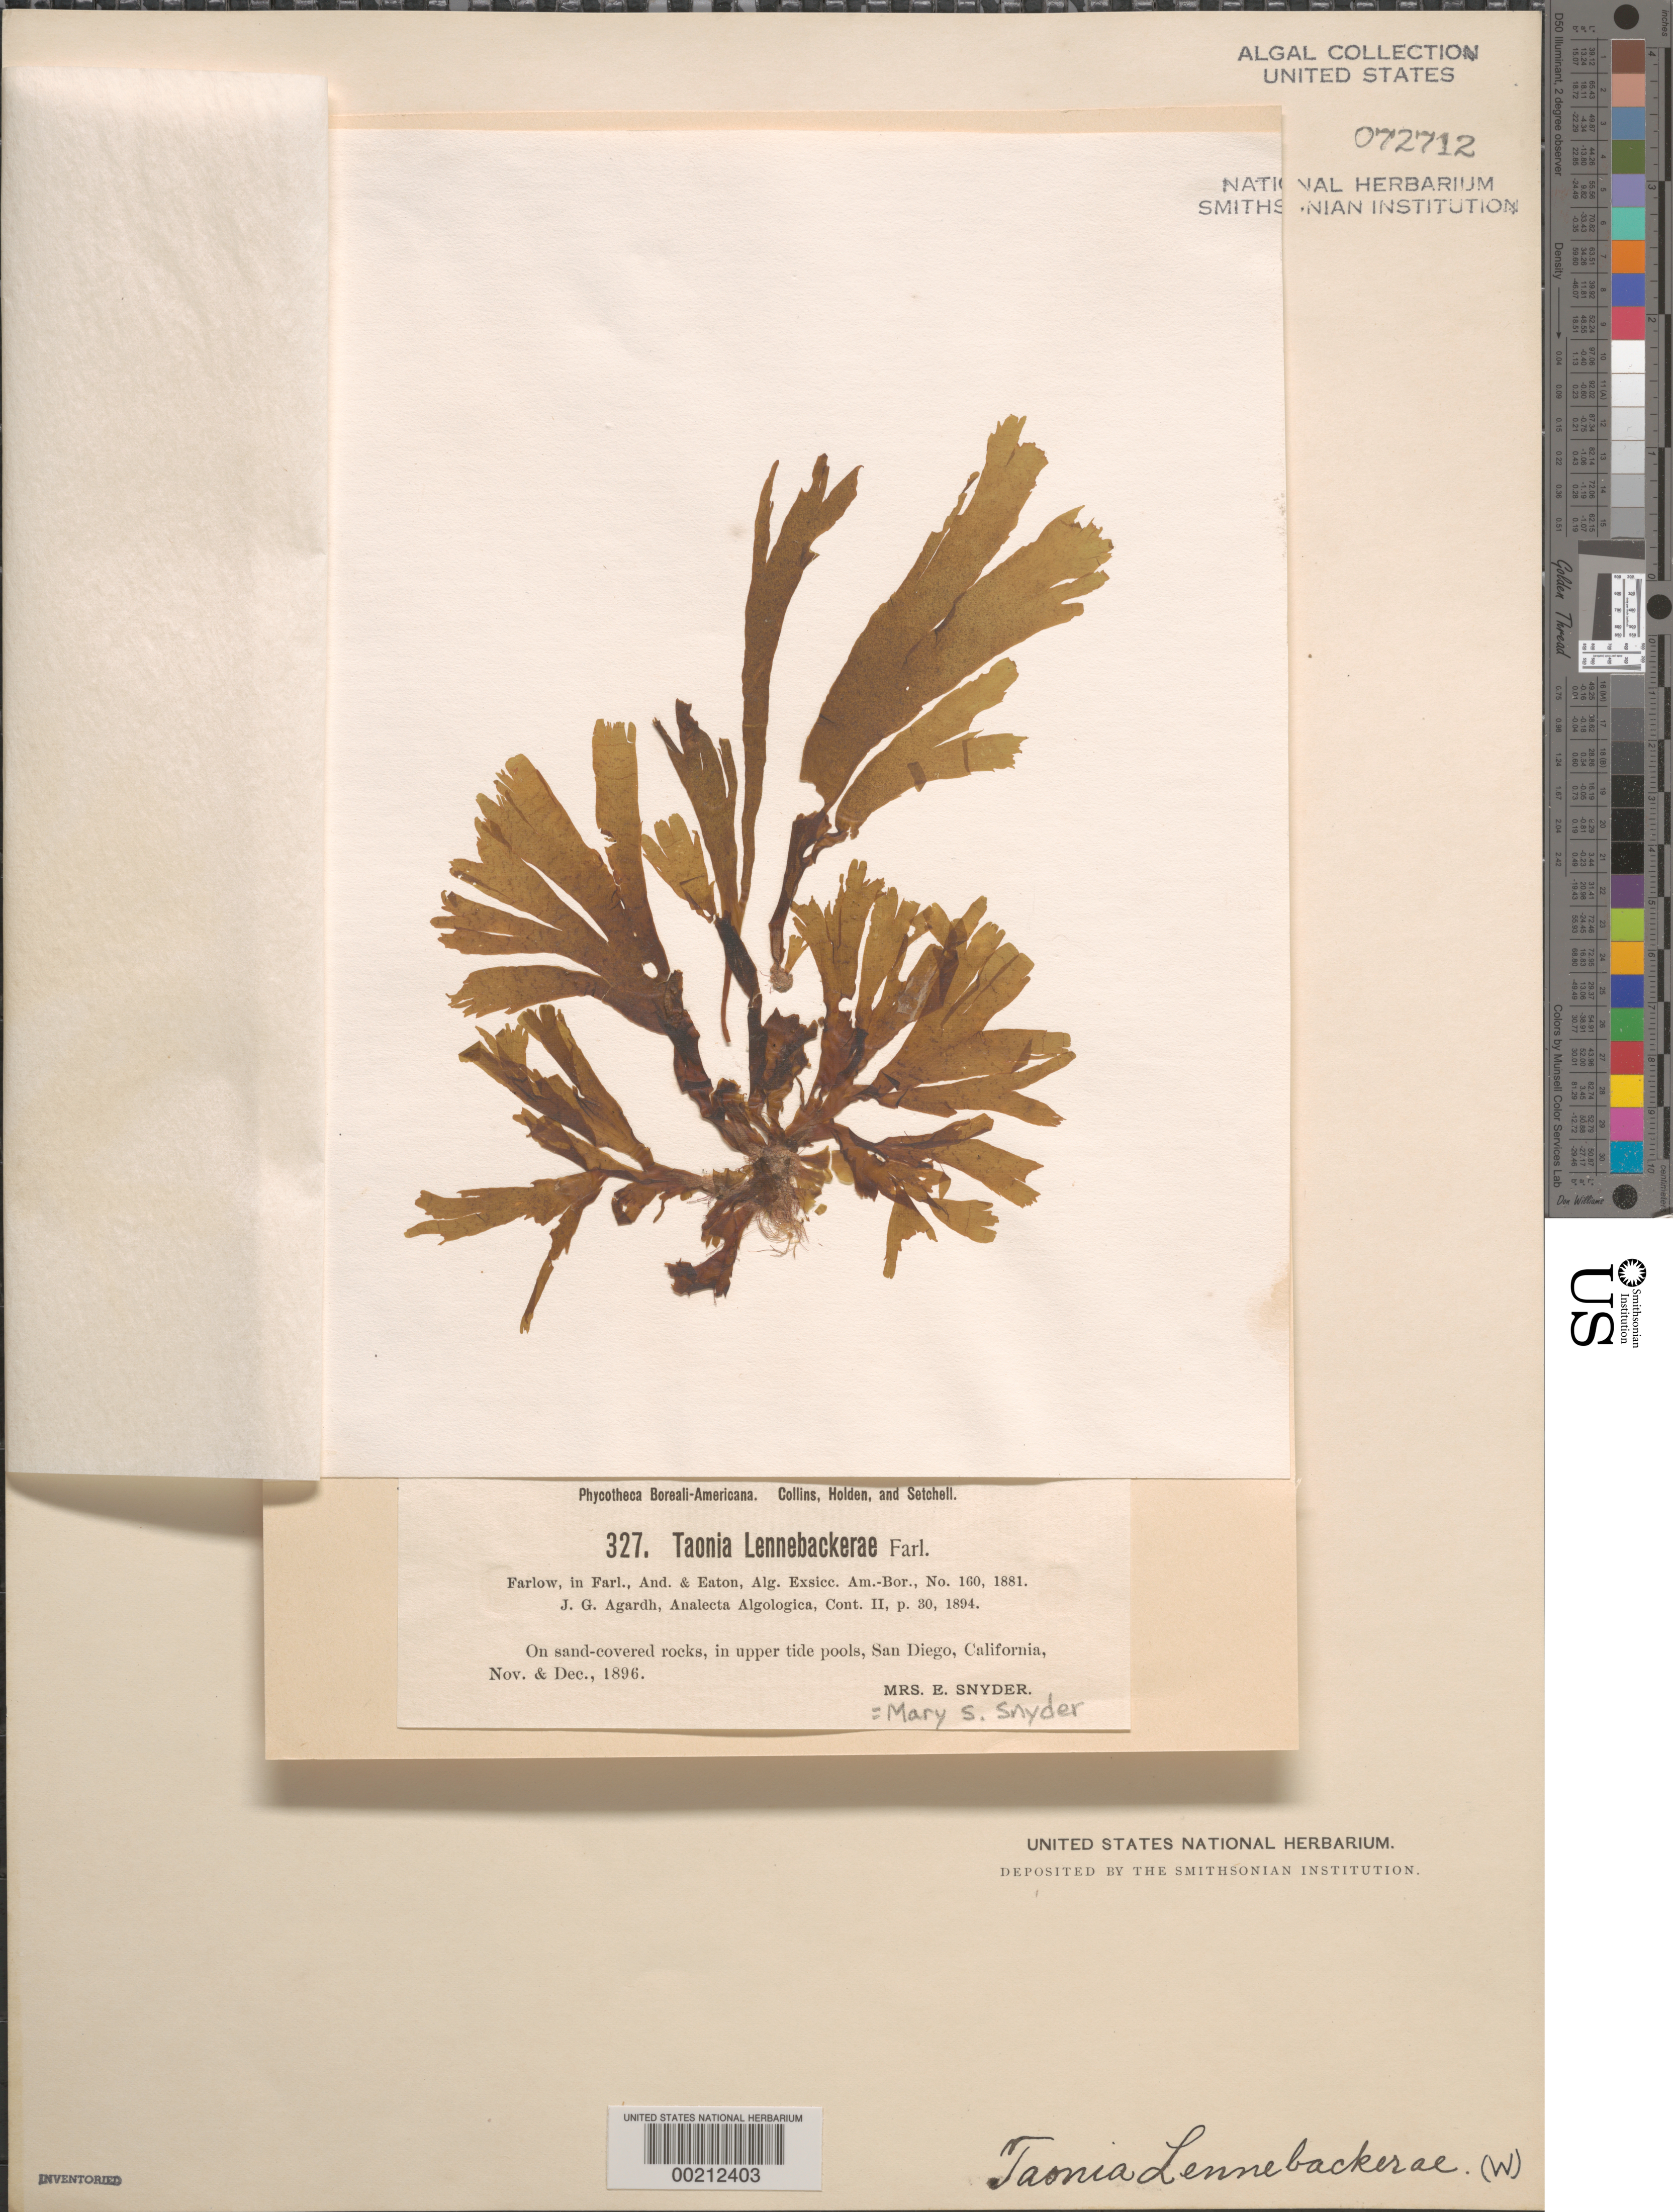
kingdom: Chromista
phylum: Ochrophyta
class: Phaeophyceae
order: Dictyotales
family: Dictyotaceae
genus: Taonia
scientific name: Taonia lennebackerae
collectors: M. Snyder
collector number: PB-A 327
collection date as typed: Nov 1896 AND -- Dec 1896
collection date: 1896-11,1896-12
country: United States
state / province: California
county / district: San Diego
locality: San Diego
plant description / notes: Collins, Holden & Setchell, Phycotheca Boreali-Americana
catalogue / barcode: US 72712